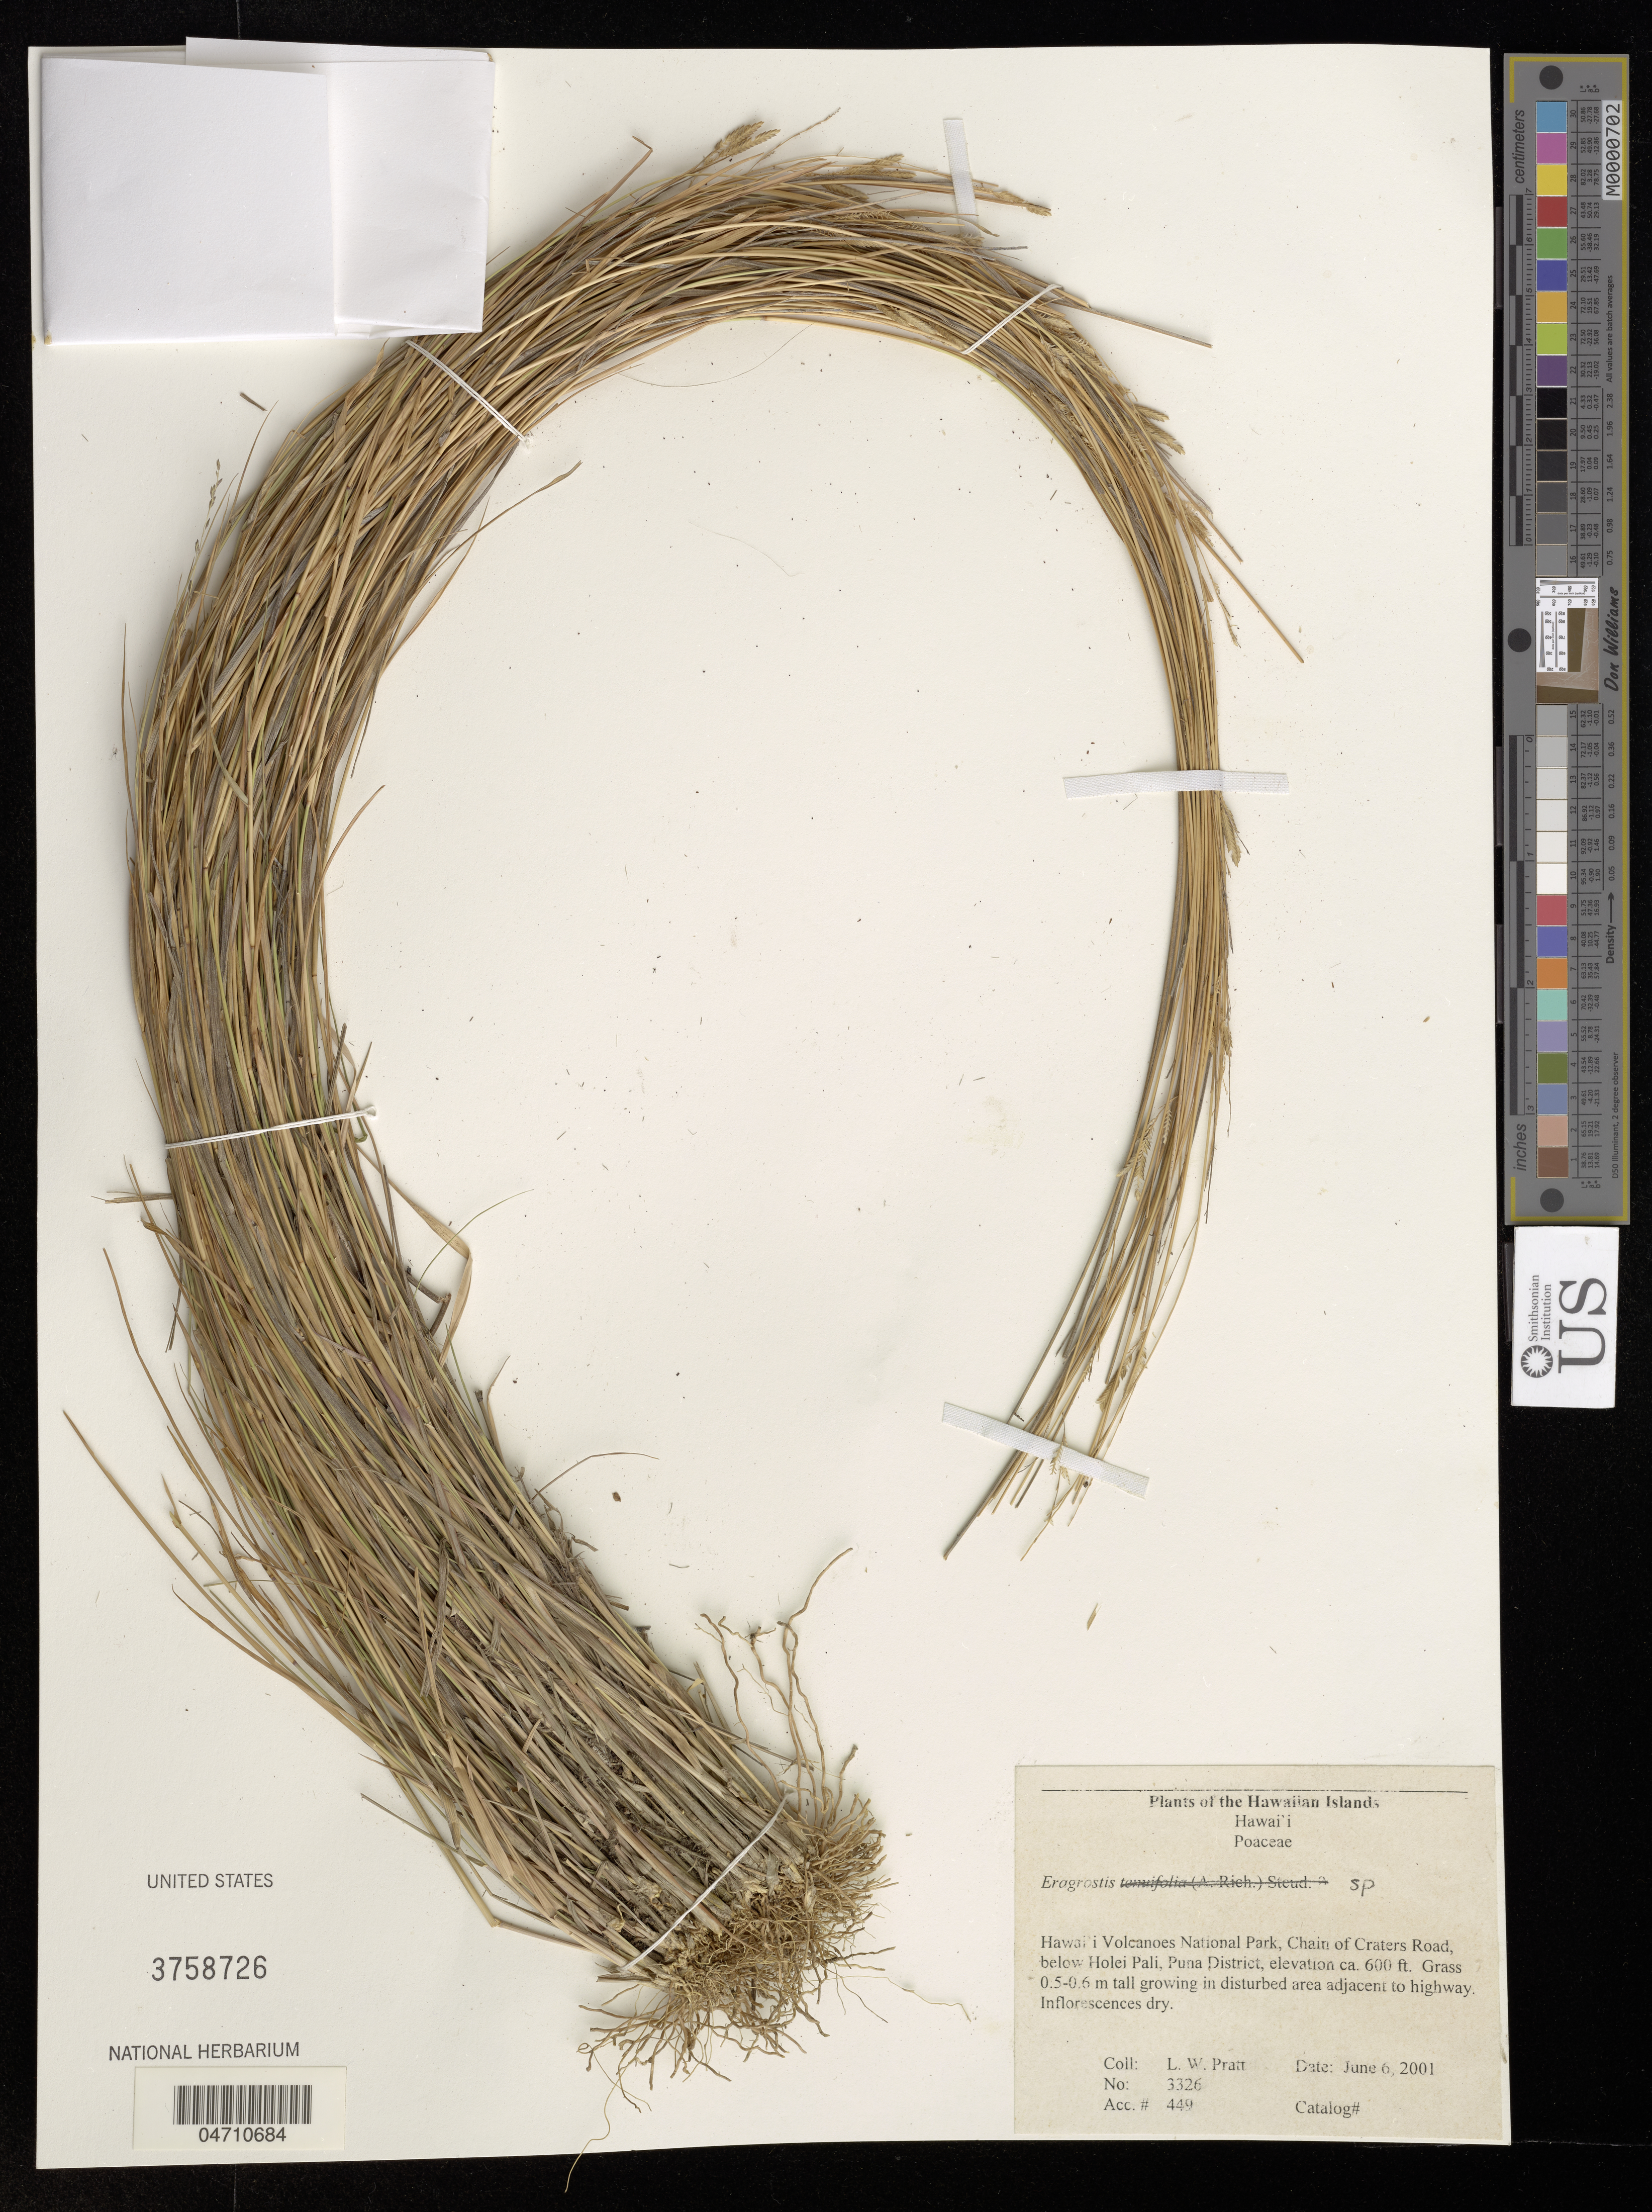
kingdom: Plantae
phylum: Tracheophyta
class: Liliopsida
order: Poales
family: Poaceae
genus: Eragrostis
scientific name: Eragrostis sp.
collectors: L. Pratt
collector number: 3326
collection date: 2001-06-06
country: United States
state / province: Hawaii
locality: Hawai'i Volcanoes National Park, Chain of Craters Road, below Holei Pali, Puna District.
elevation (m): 183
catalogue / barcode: US 3758726